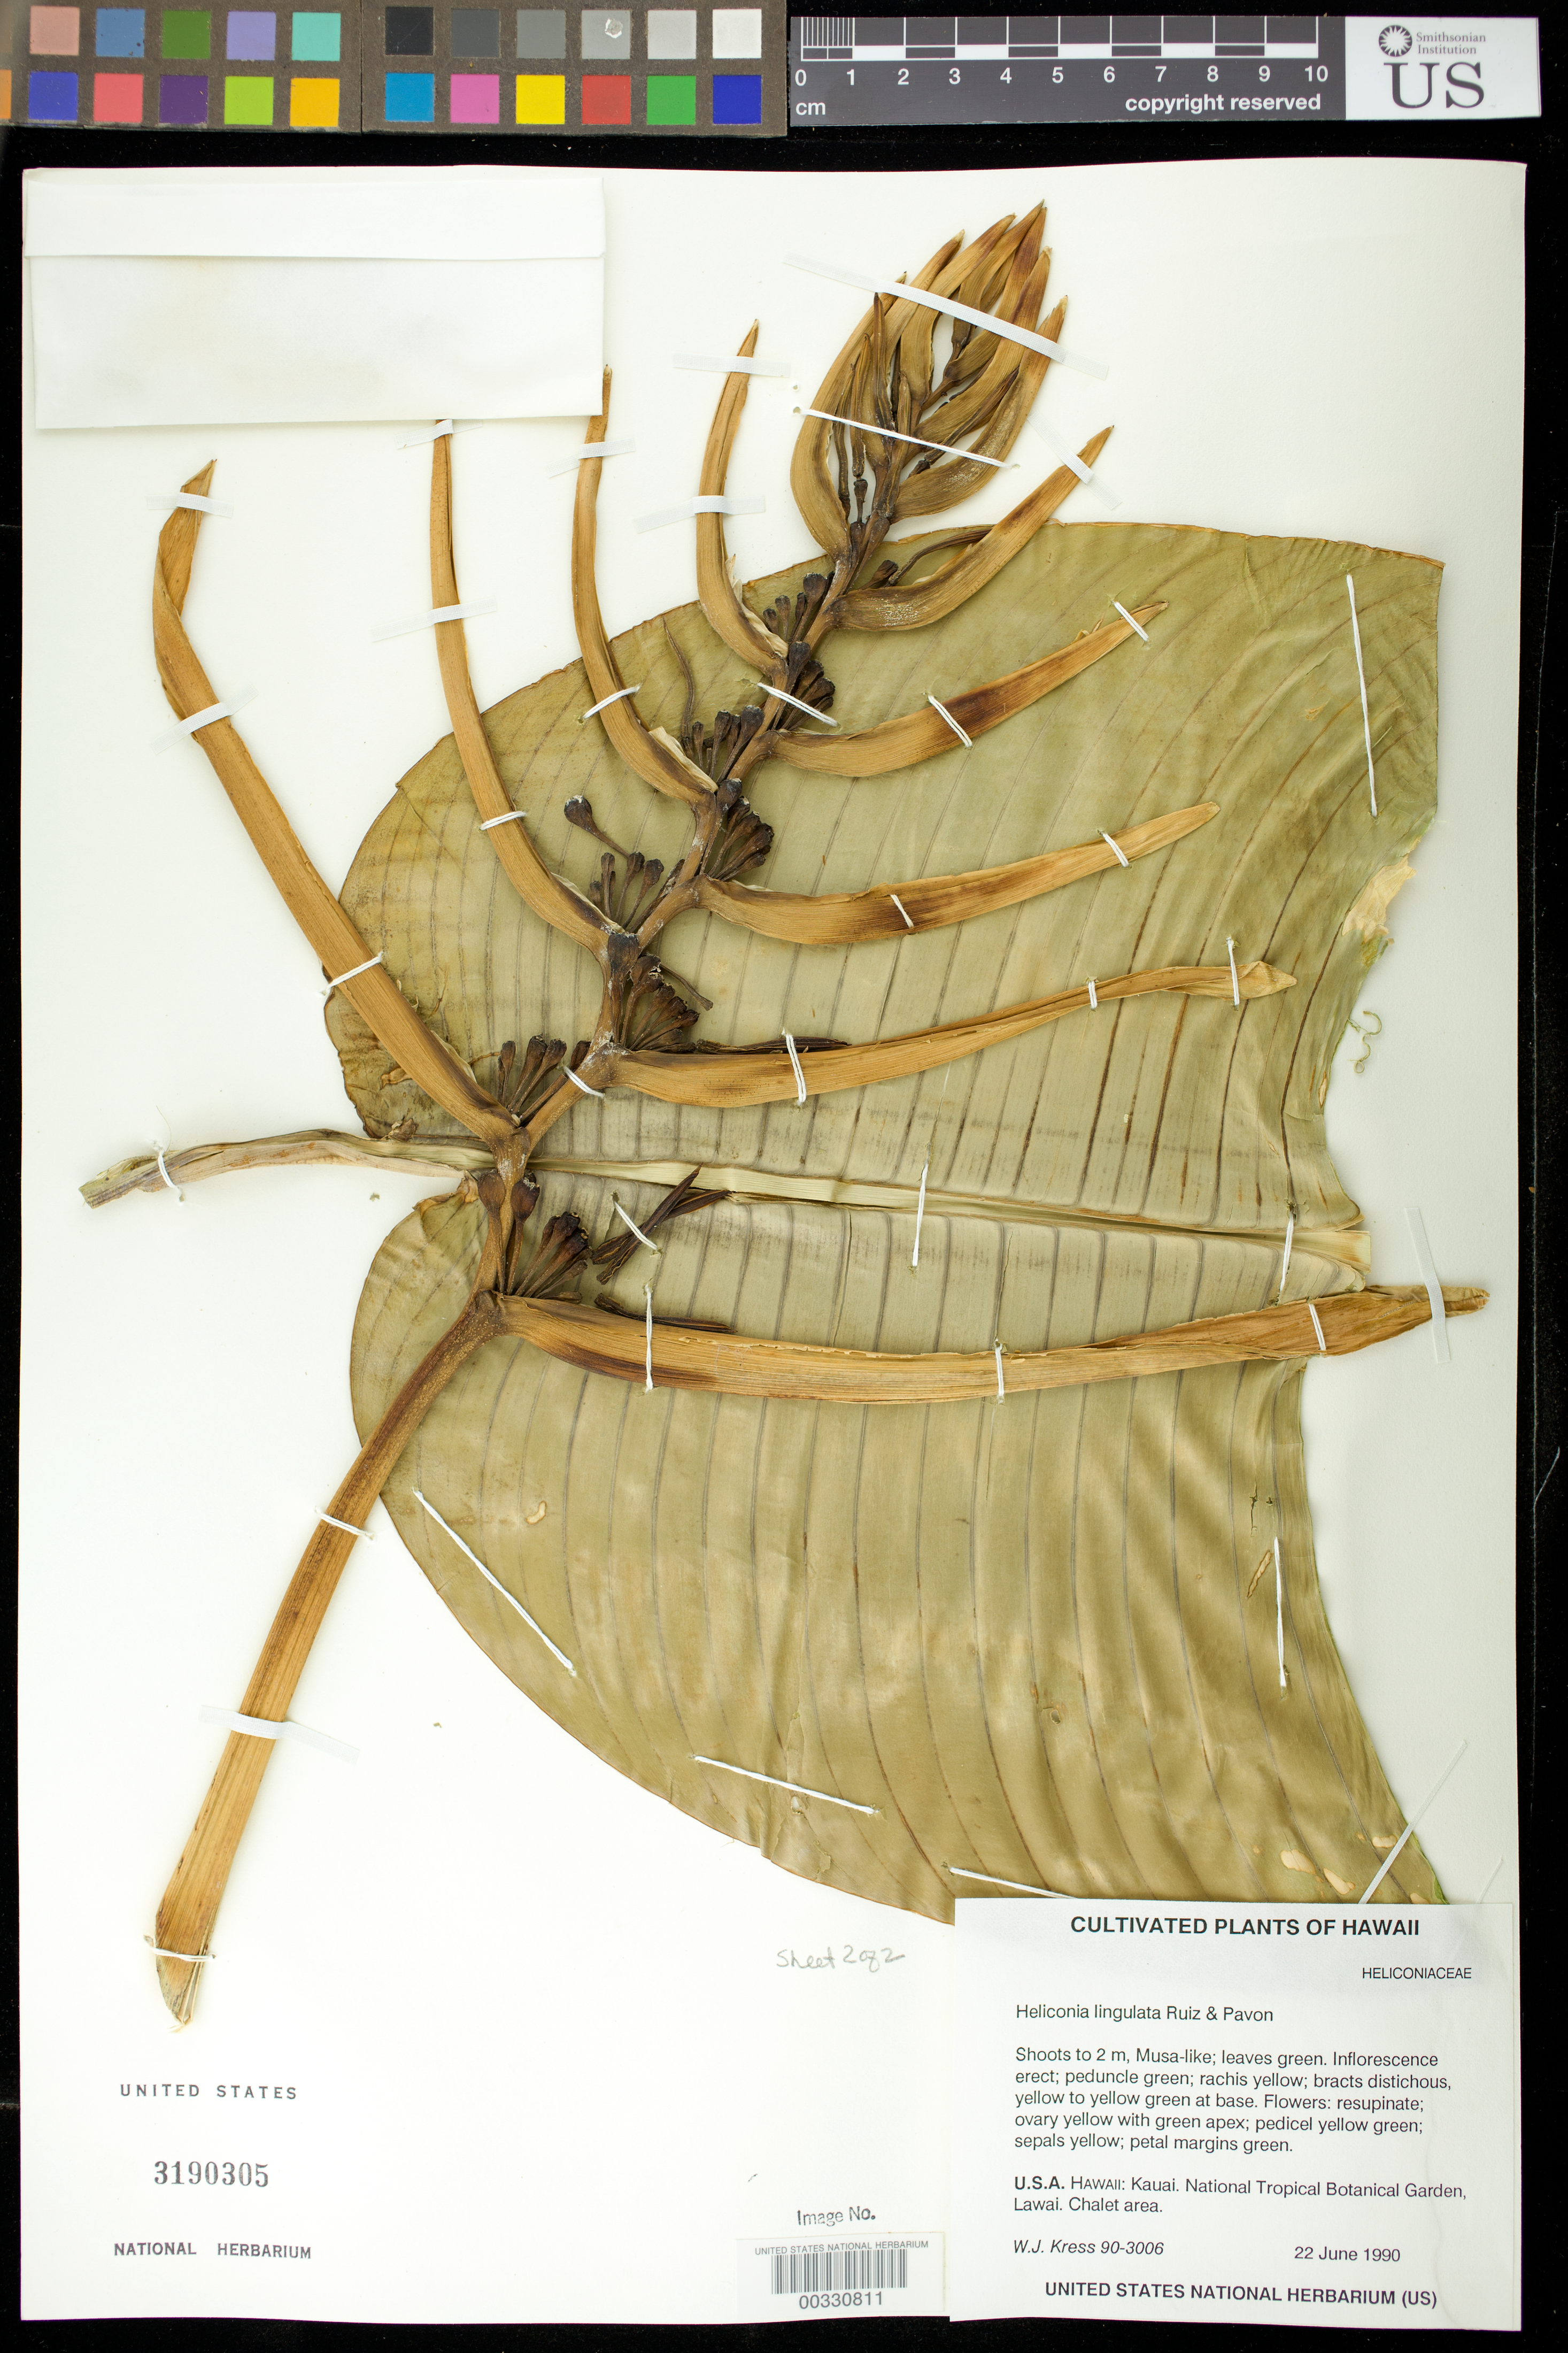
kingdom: Plantae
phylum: Tracheophyta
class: Liliopsida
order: Zingiberales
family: Heliconiaceae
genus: Heliconia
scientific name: Heliconia lingulata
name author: Ruiz & Pav.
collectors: W. J. Kress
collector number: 90-3006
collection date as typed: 22 Jun 1990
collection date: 1990-06-22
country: United States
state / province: Florida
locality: Southern Florida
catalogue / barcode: US 3190305